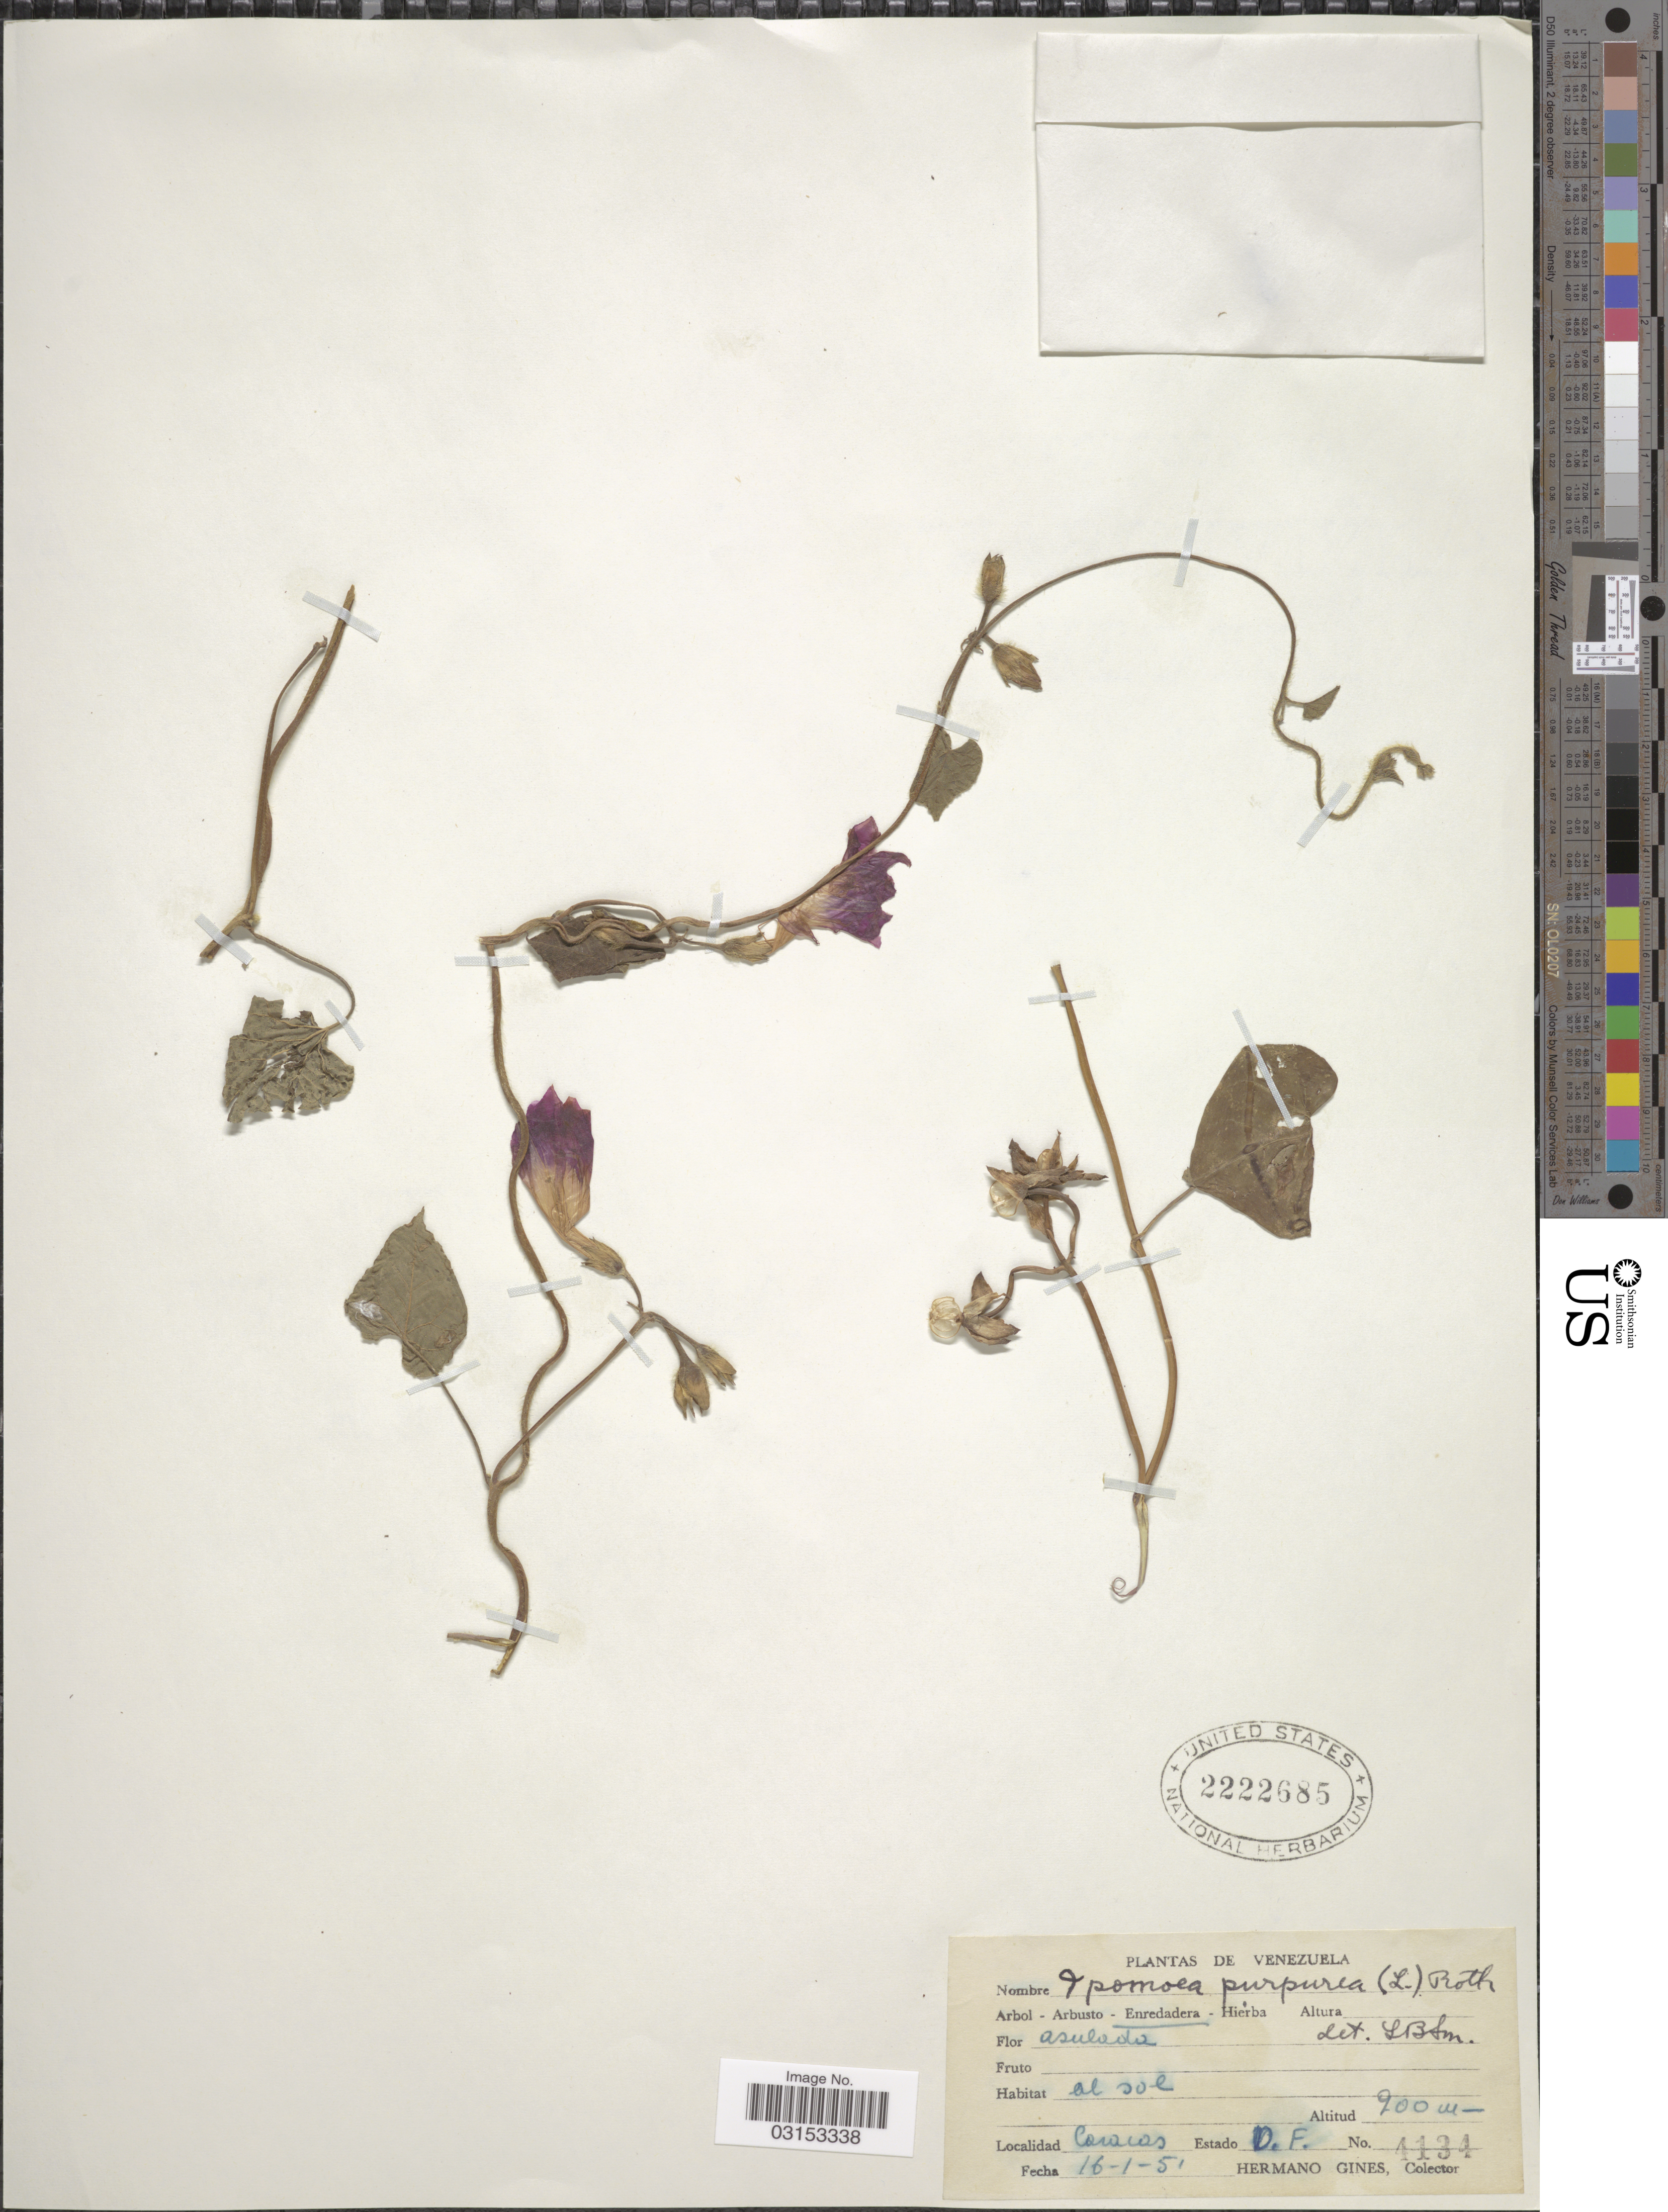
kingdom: Plantae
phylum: Tracheophyta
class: Magnoliopsida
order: Solanales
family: Convolvulaceae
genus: Ipomoea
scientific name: Ipomoea purpurea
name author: (L.) Roth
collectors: Bro. Gines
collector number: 1134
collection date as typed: Transcribed d/m/y: 16/1/51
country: Venezuela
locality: Caracas. Estado D. F.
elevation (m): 200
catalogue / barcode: US 2222685